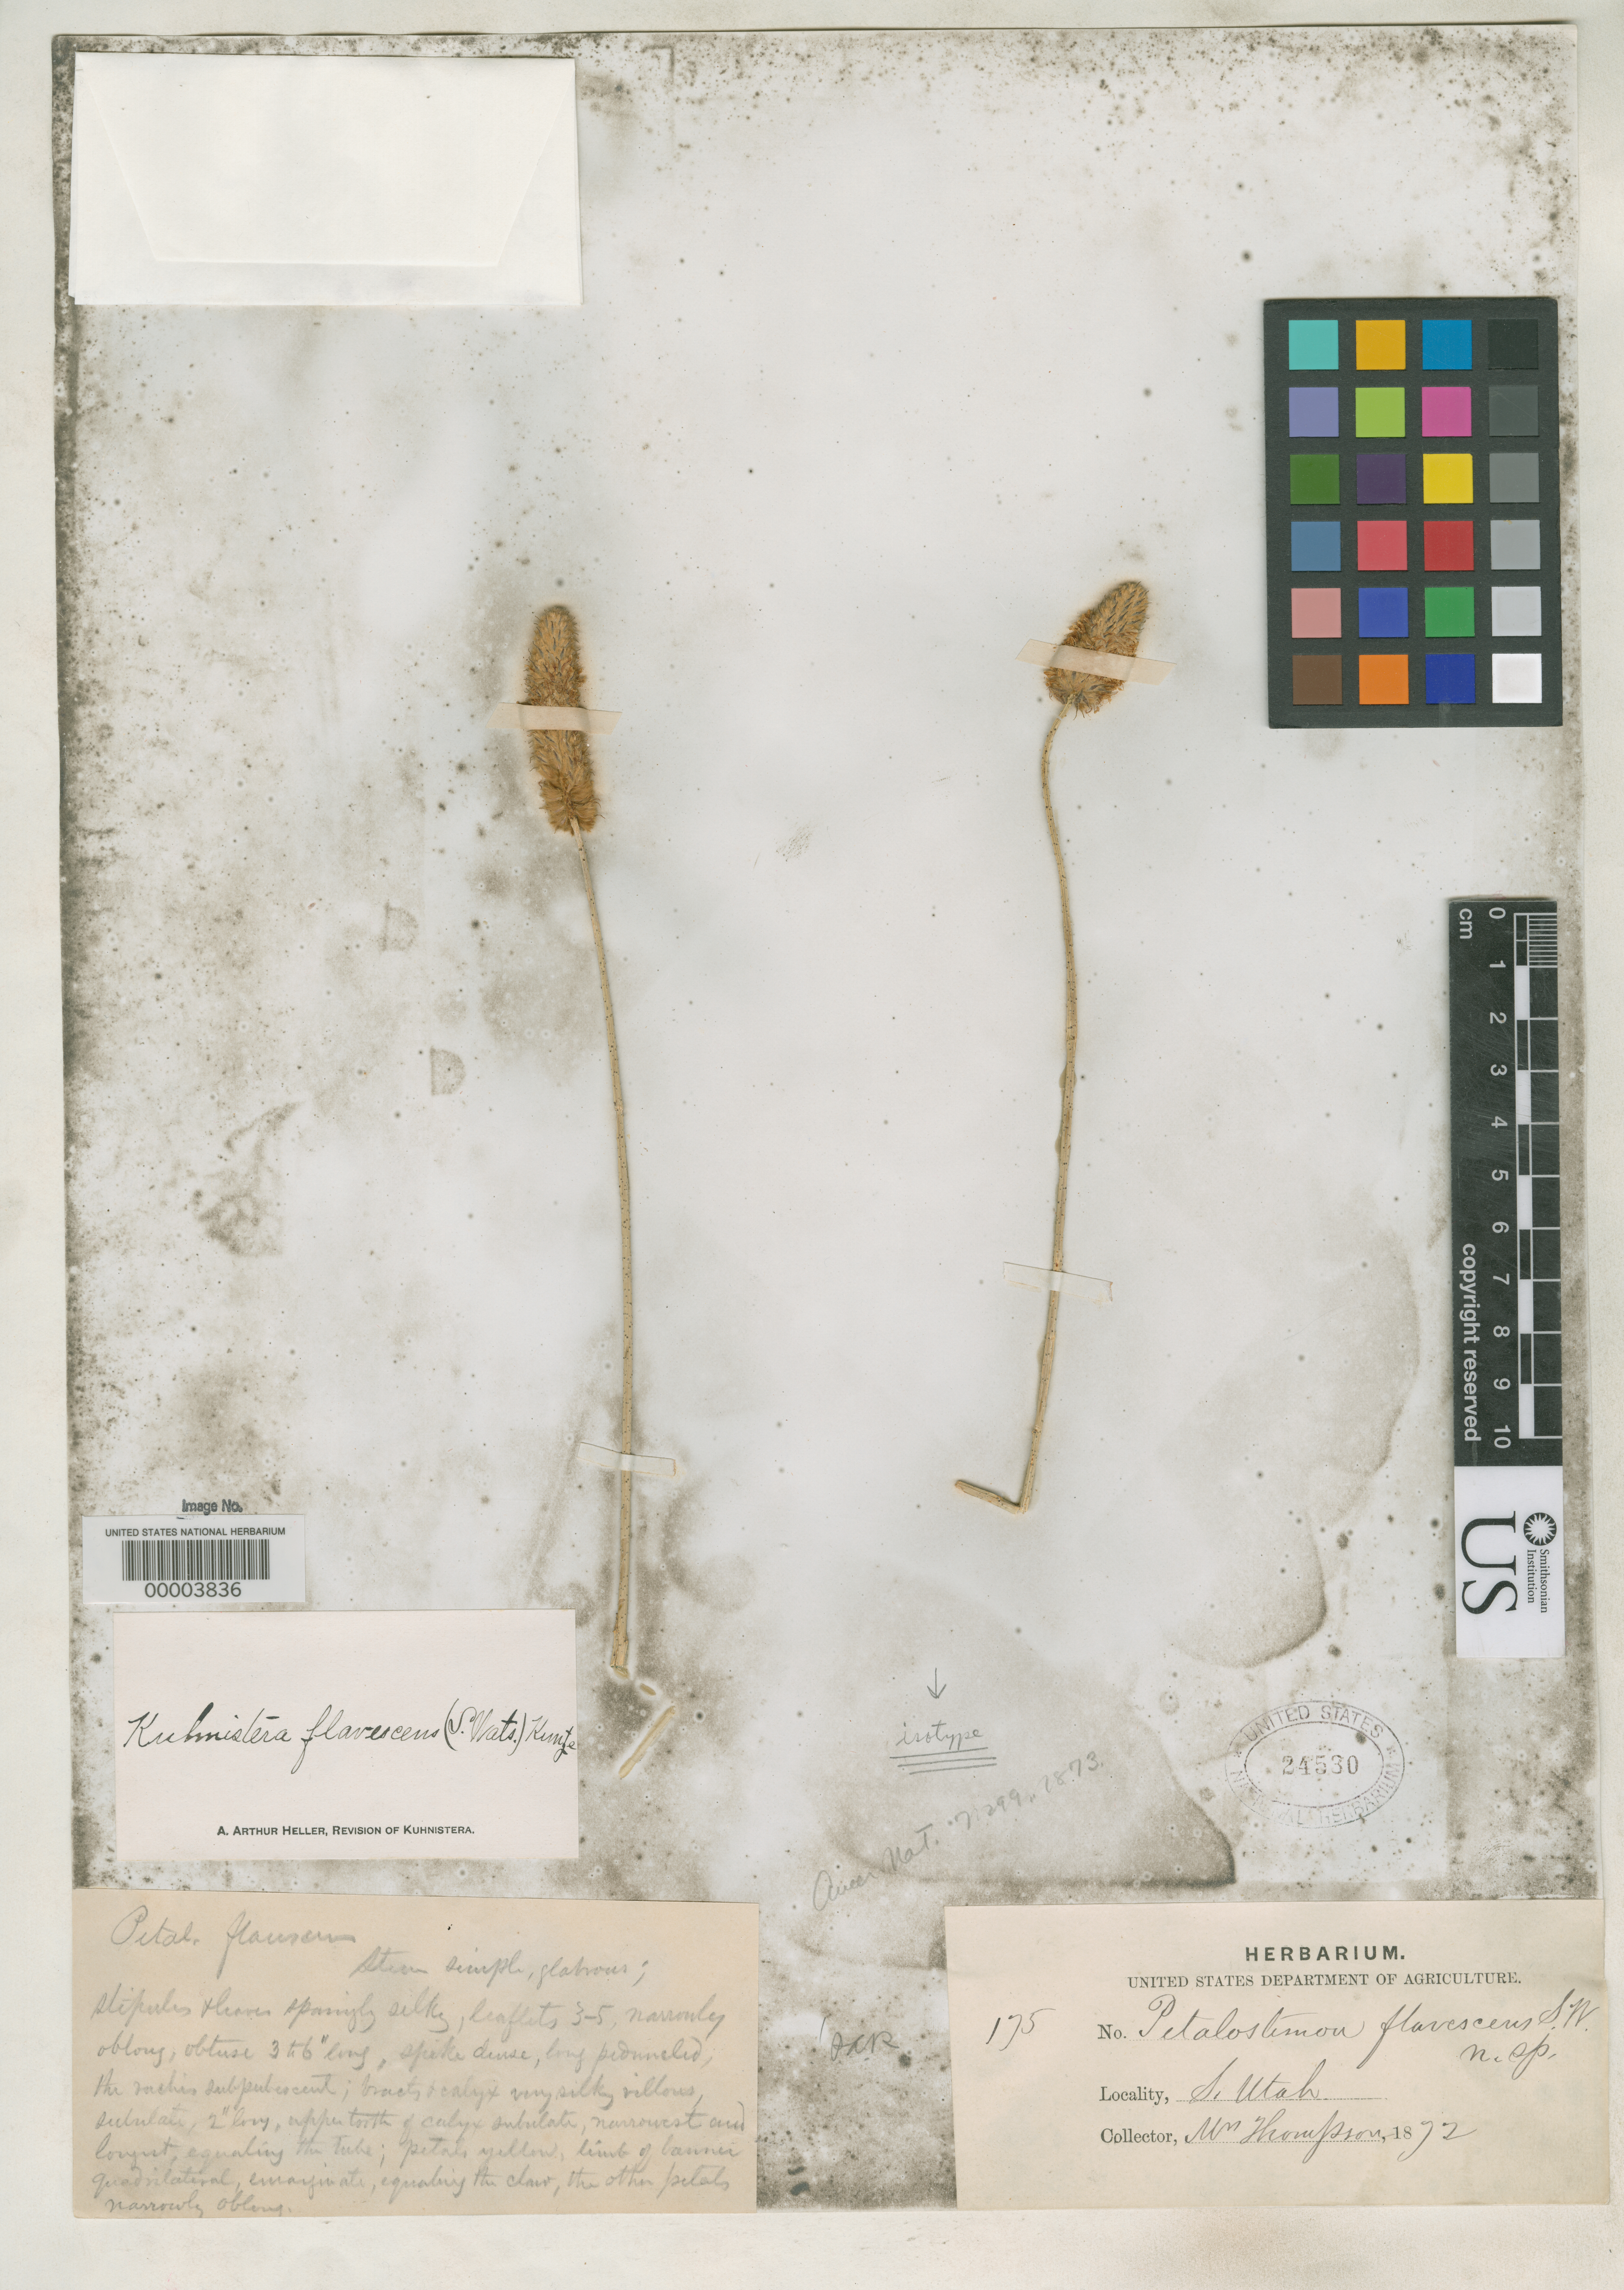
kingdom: Plantae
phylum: Tracheophyta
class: Magnoliopsida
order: Fabales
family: Fabaceae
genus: Petalostemon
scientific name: Petalostemon flavescens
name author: S. Watson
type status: Isotype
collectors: E. P. Thompson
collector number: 175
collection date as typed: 1872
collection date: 1872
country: United States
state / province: Utah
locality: Southern Utah.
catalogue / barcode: US 24530